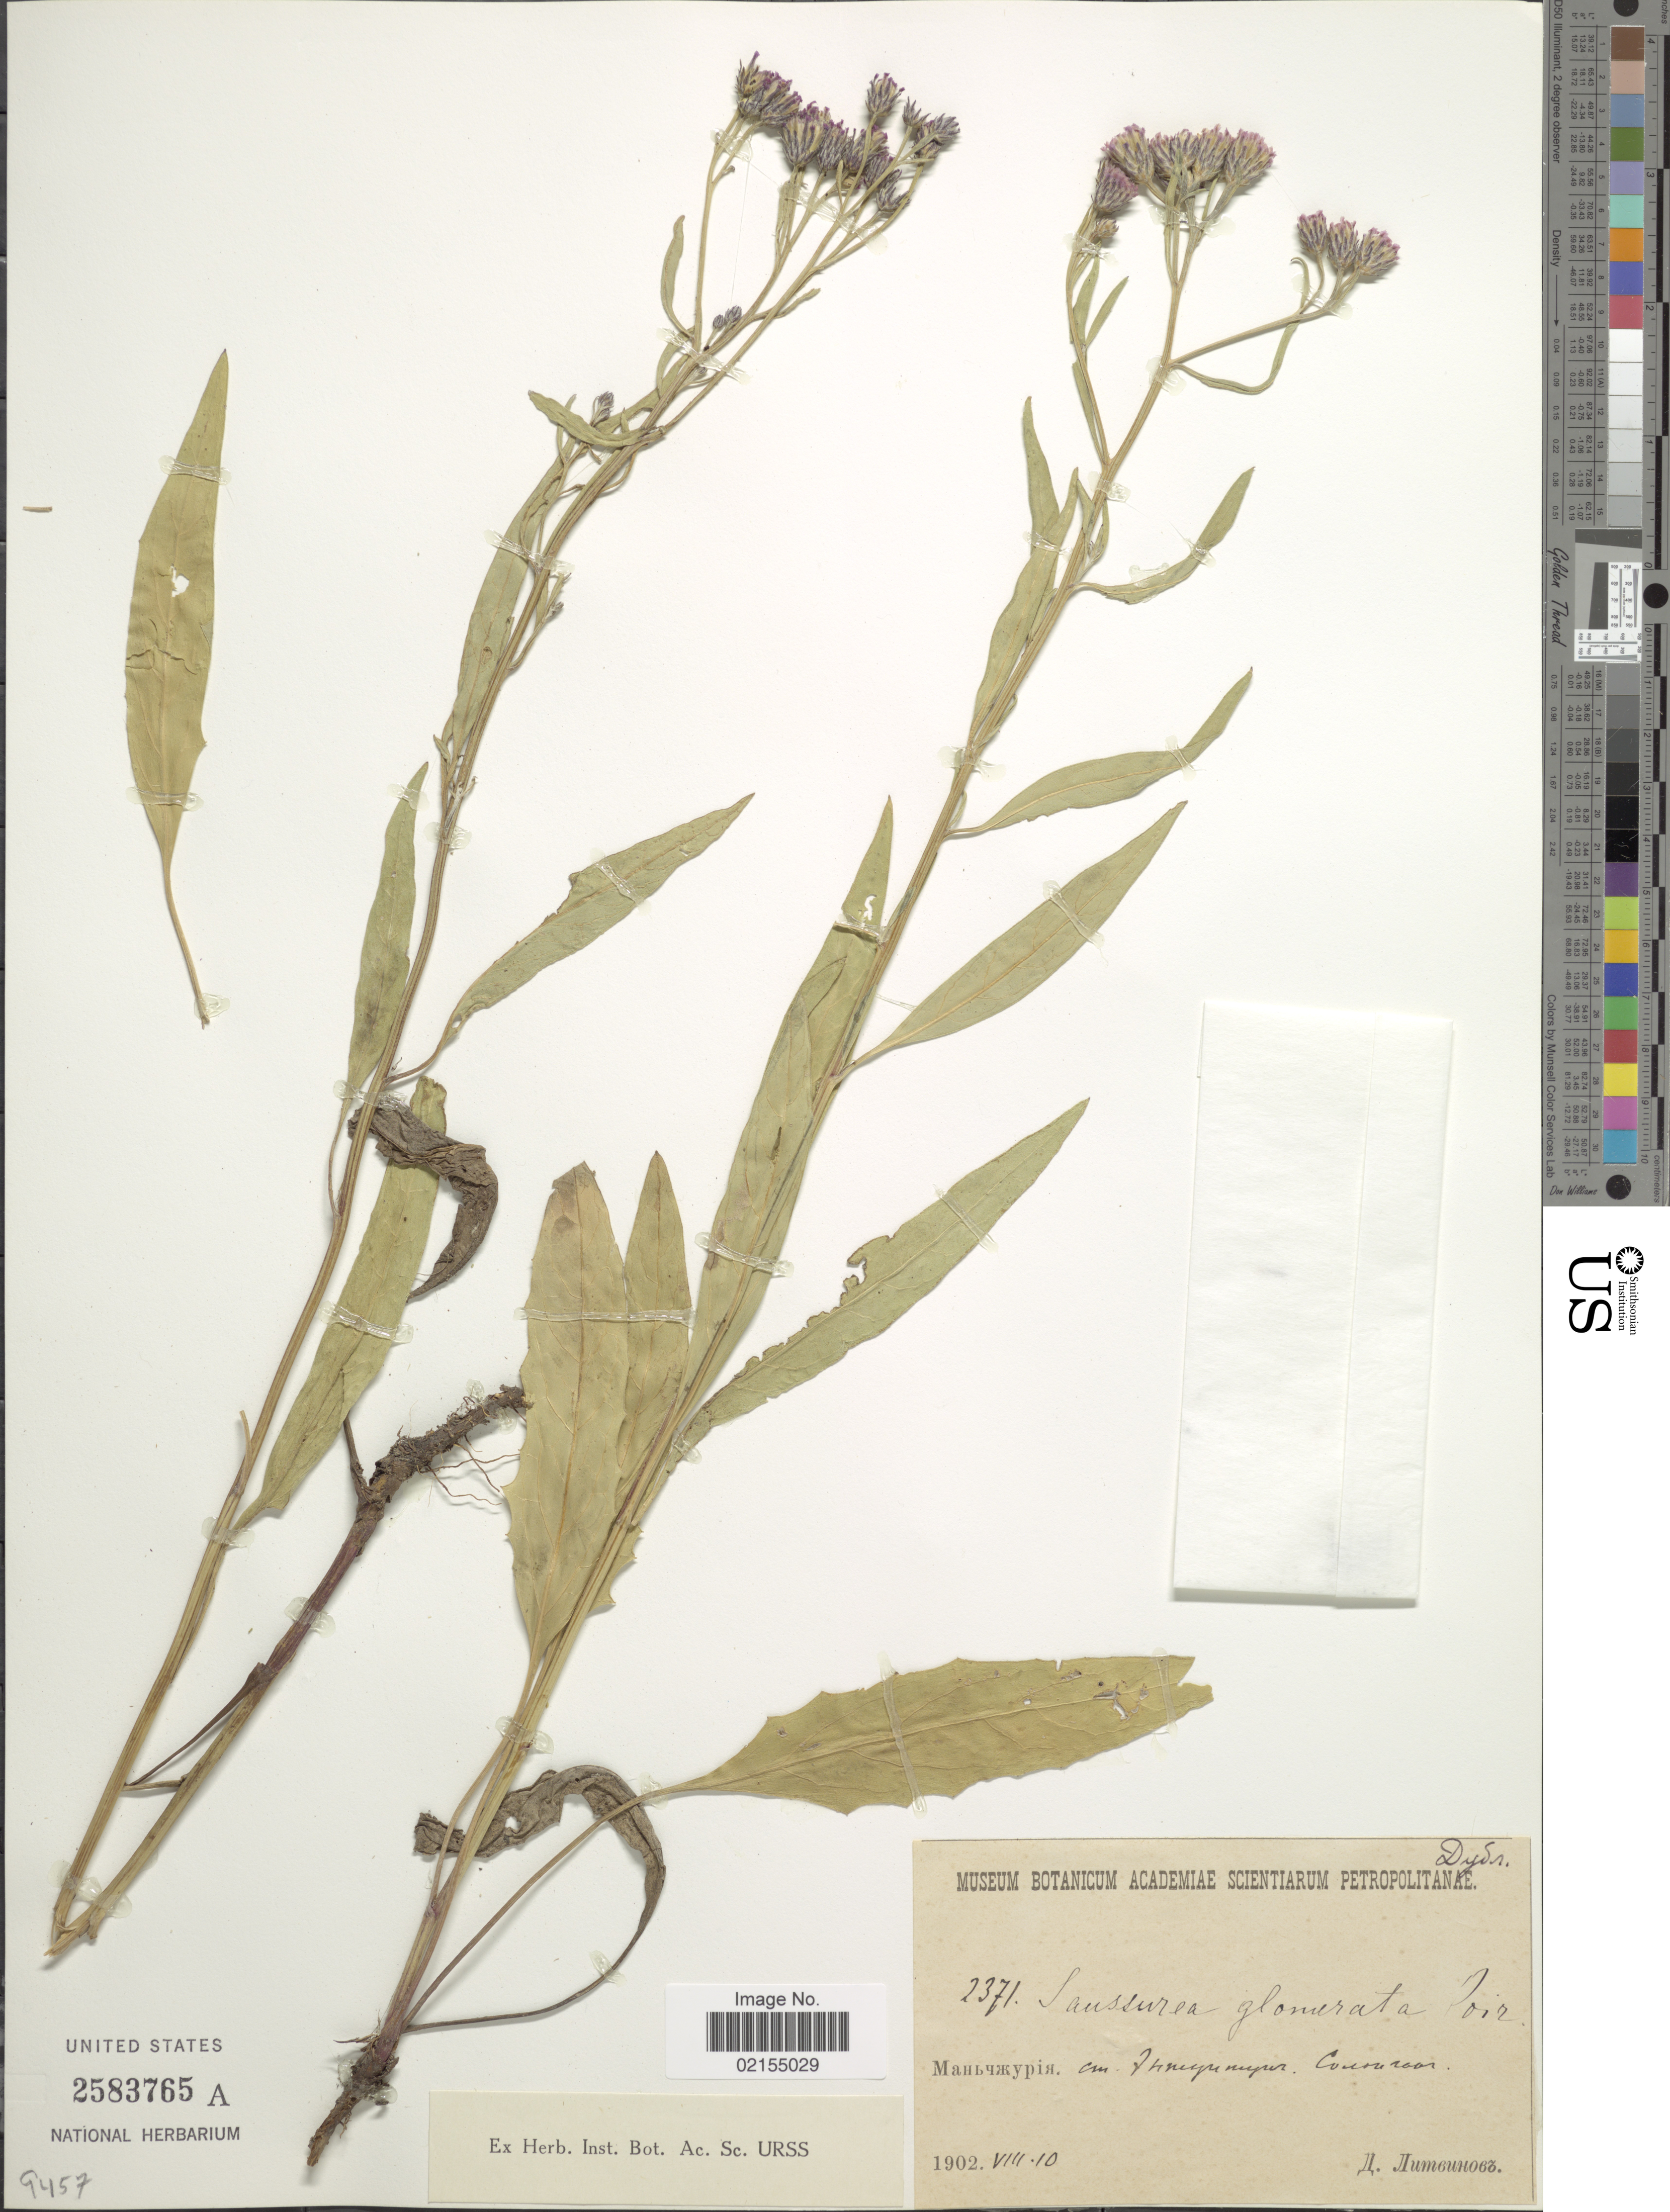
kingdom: Plantae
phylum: Tracheophyta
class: Magnoliopsida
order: Asterales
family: Asteraceae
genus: Saussurea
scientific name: Saussurea amara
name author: (L.) DC.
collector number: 2371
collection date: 1902-08-10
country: China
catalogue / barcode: US 2583765A